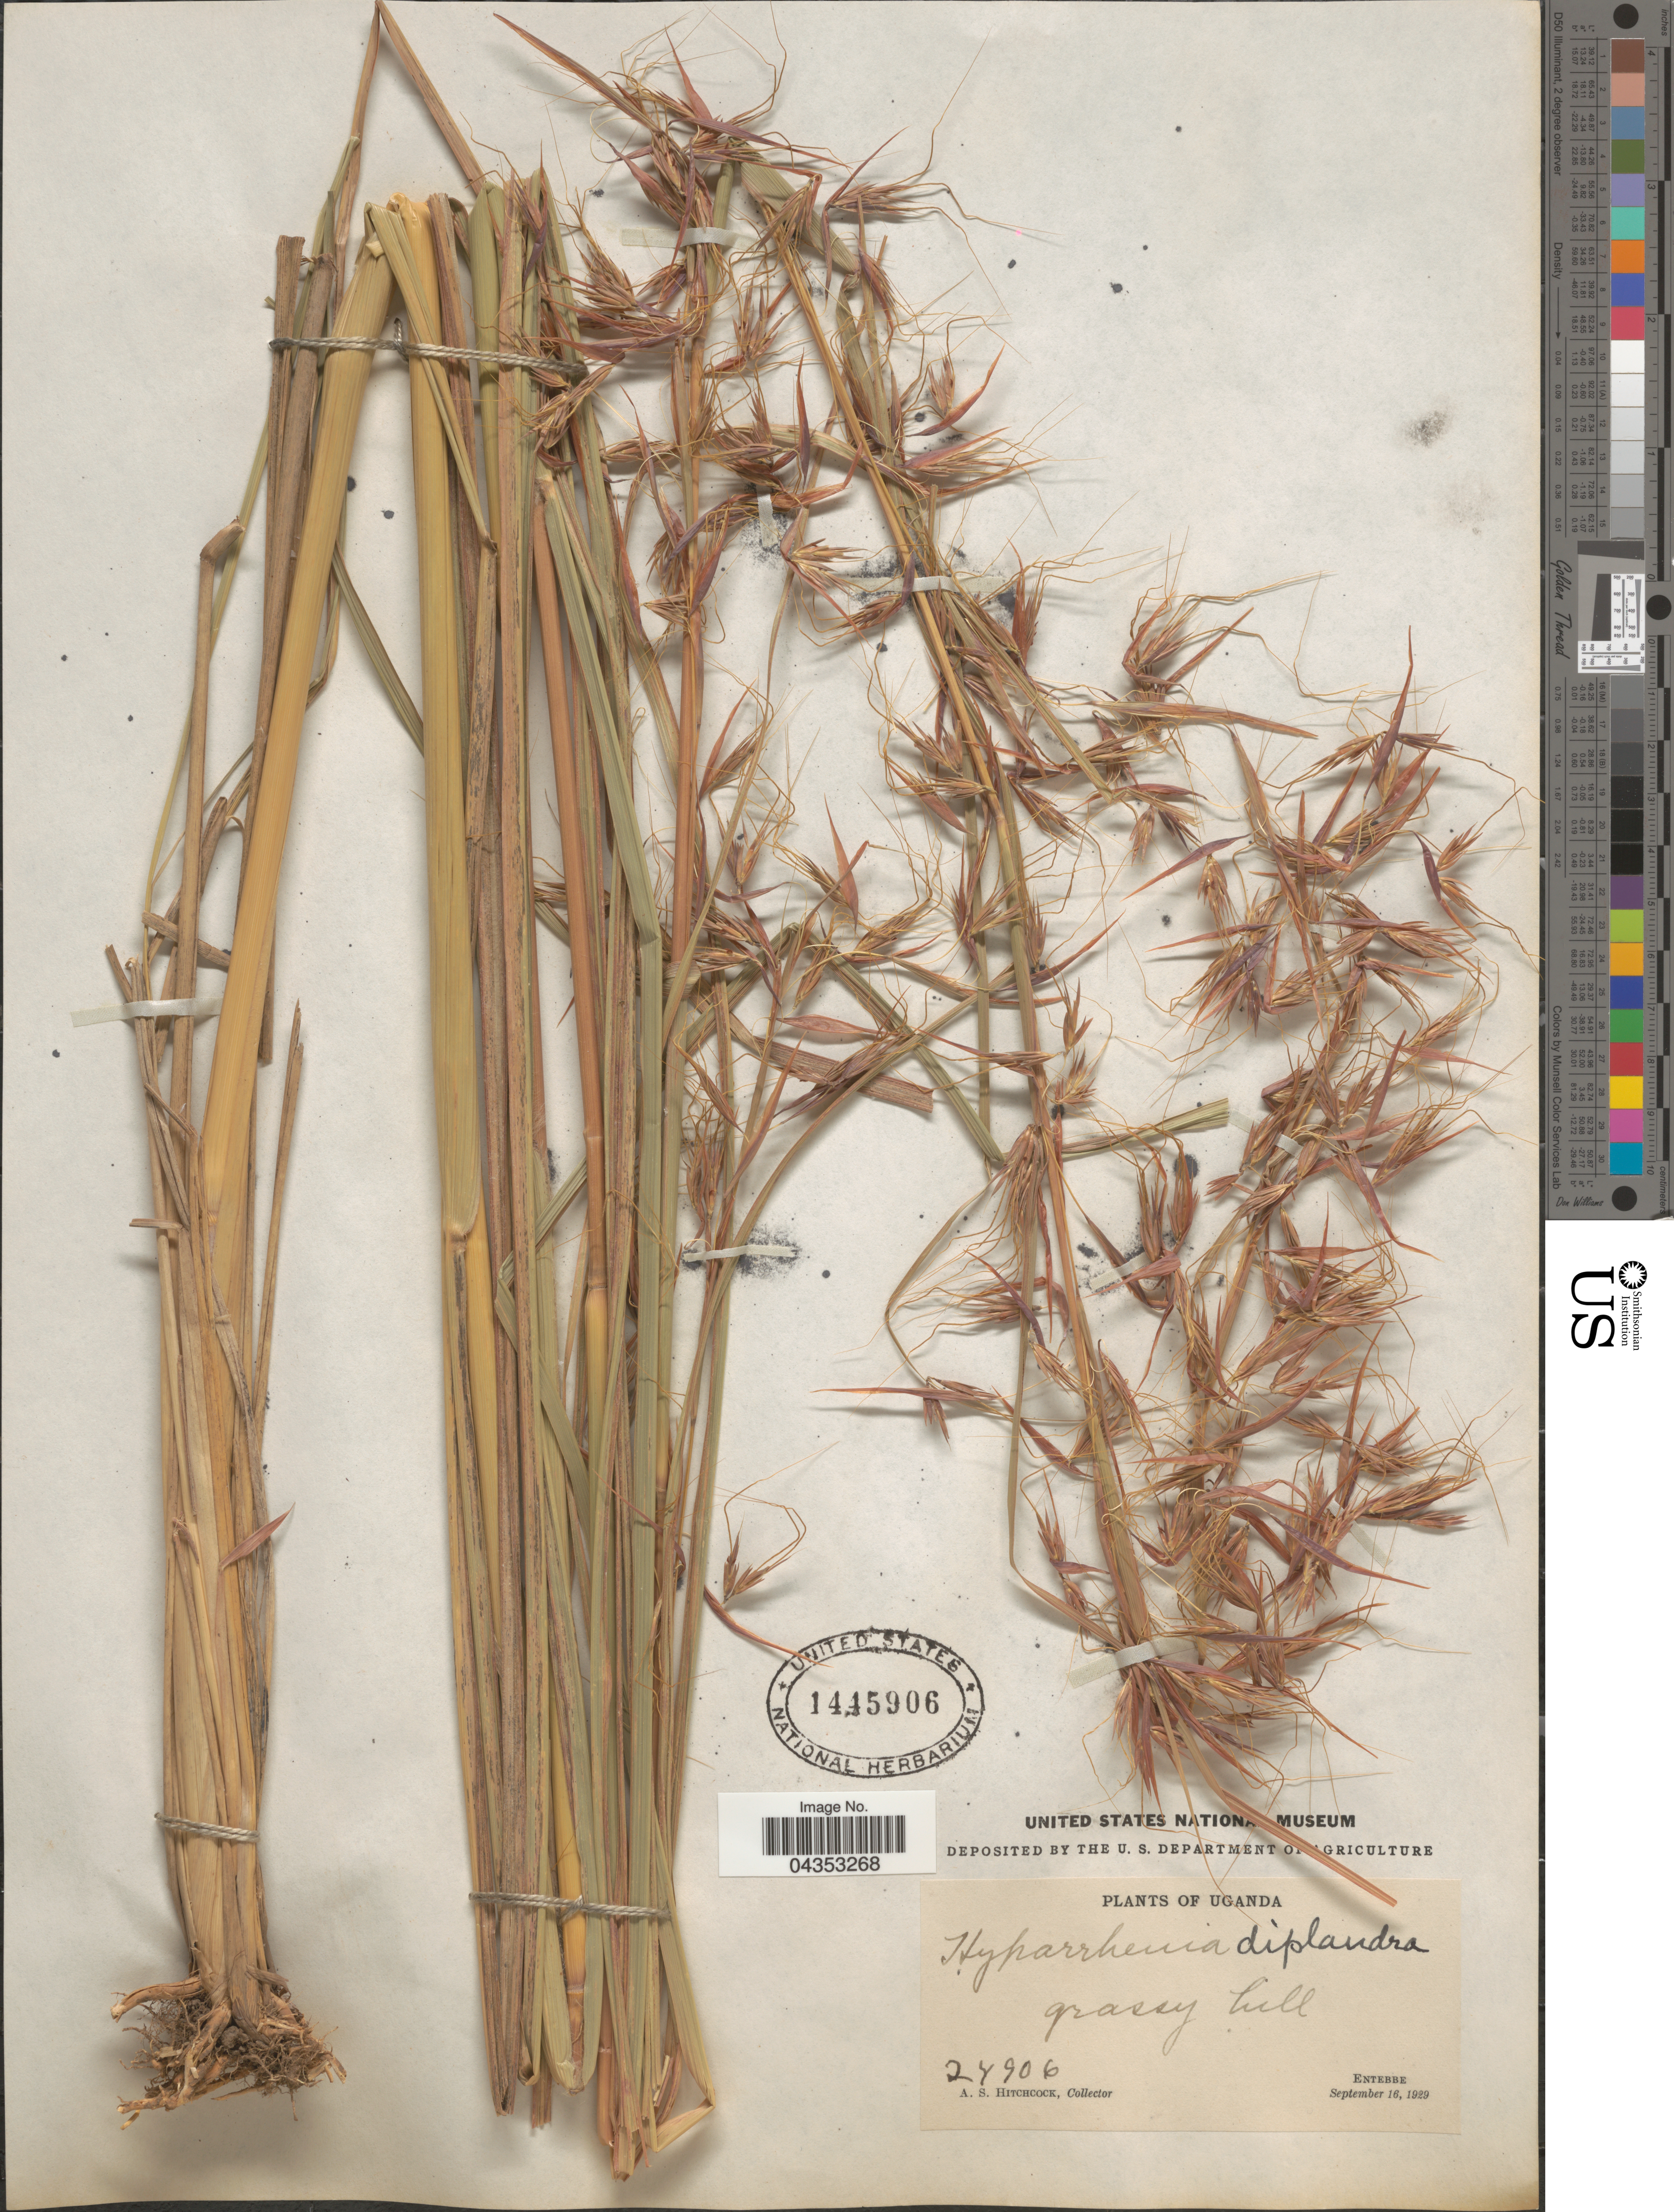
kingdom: Plantae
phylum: Tracheophyta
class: Liliopsida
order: Poales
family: Poaceae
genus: Hyparrhenia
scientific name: Hyparrhenia diplandra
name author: (Hack.) Stapf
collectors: A. S. Hitchcock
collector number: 24906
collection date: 1929-09-16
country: Uganda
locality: Grassy hill. Entebbe.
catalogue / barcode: US 1445906